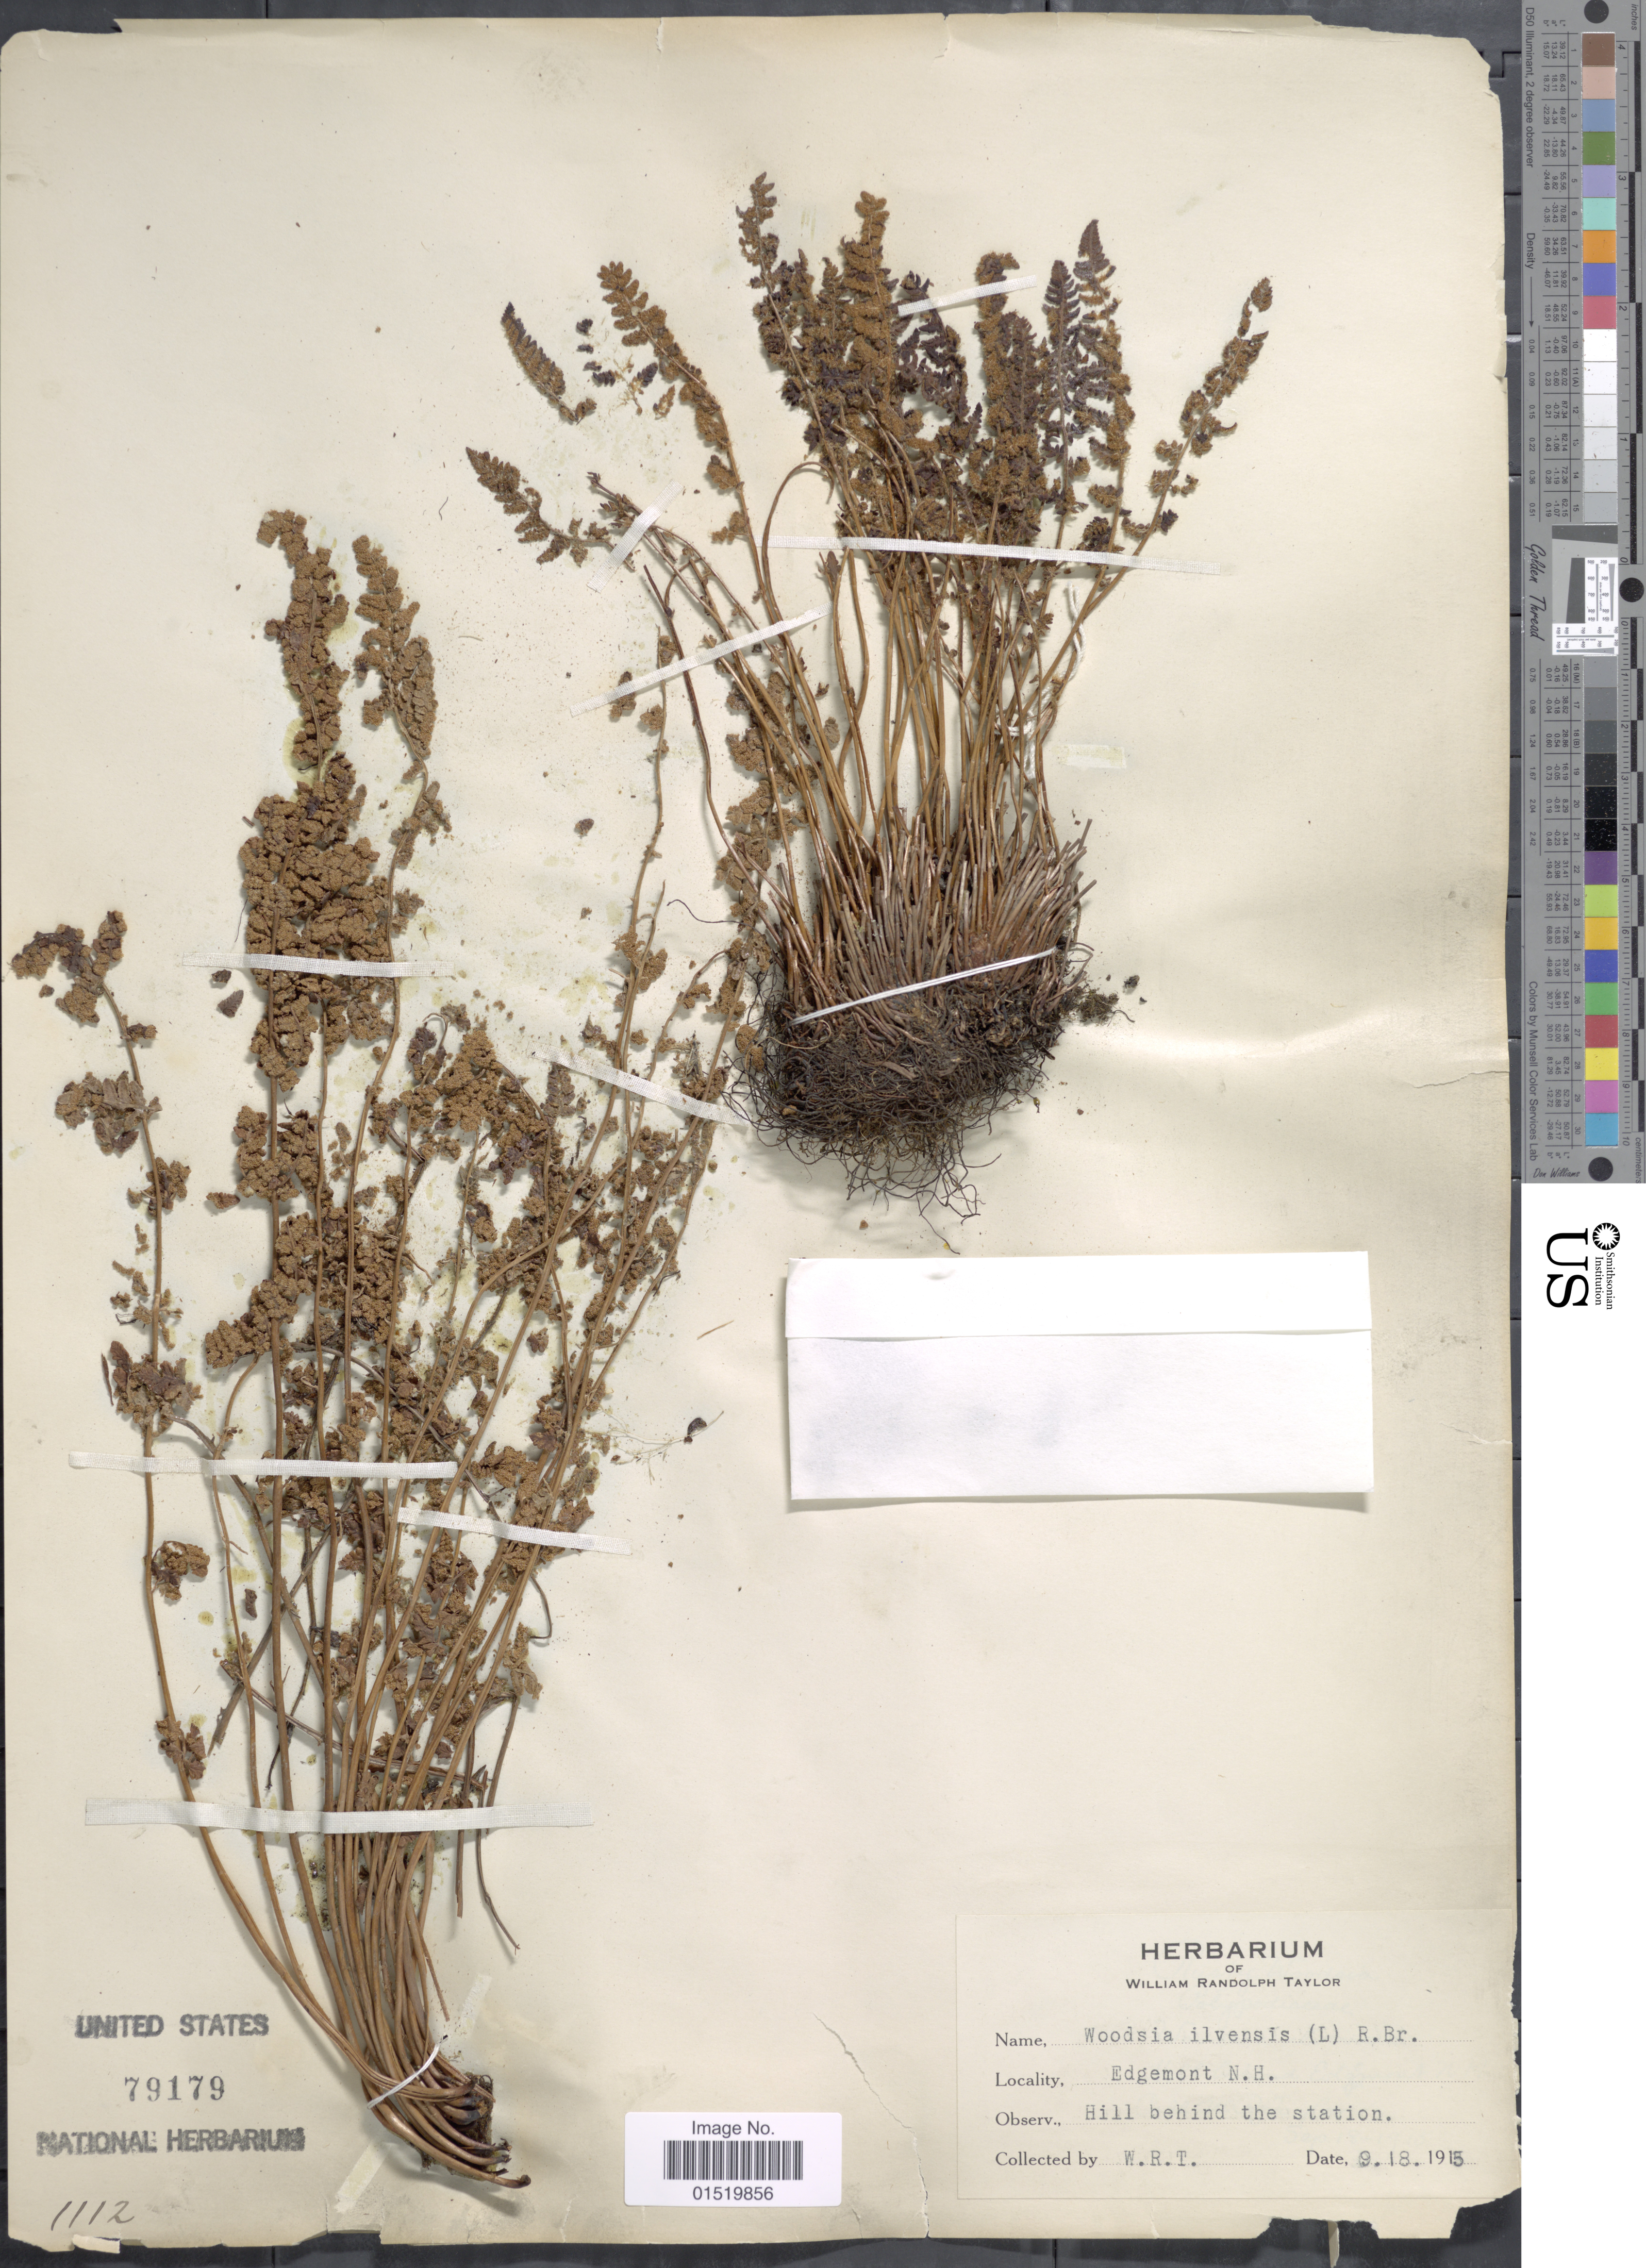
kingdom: Plantae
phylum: Tracheophyta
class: Polypodiopsida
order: Polypodiales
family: Woodsiaceae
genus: Woodsia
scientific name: Woodsia ilvensis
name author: (L.) R. Br.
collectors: W. R. Taylor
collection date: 1915-09-18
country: United States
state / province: New Hampshire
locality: Edgemont N.H., Hill behind the station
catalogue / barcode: US 79179